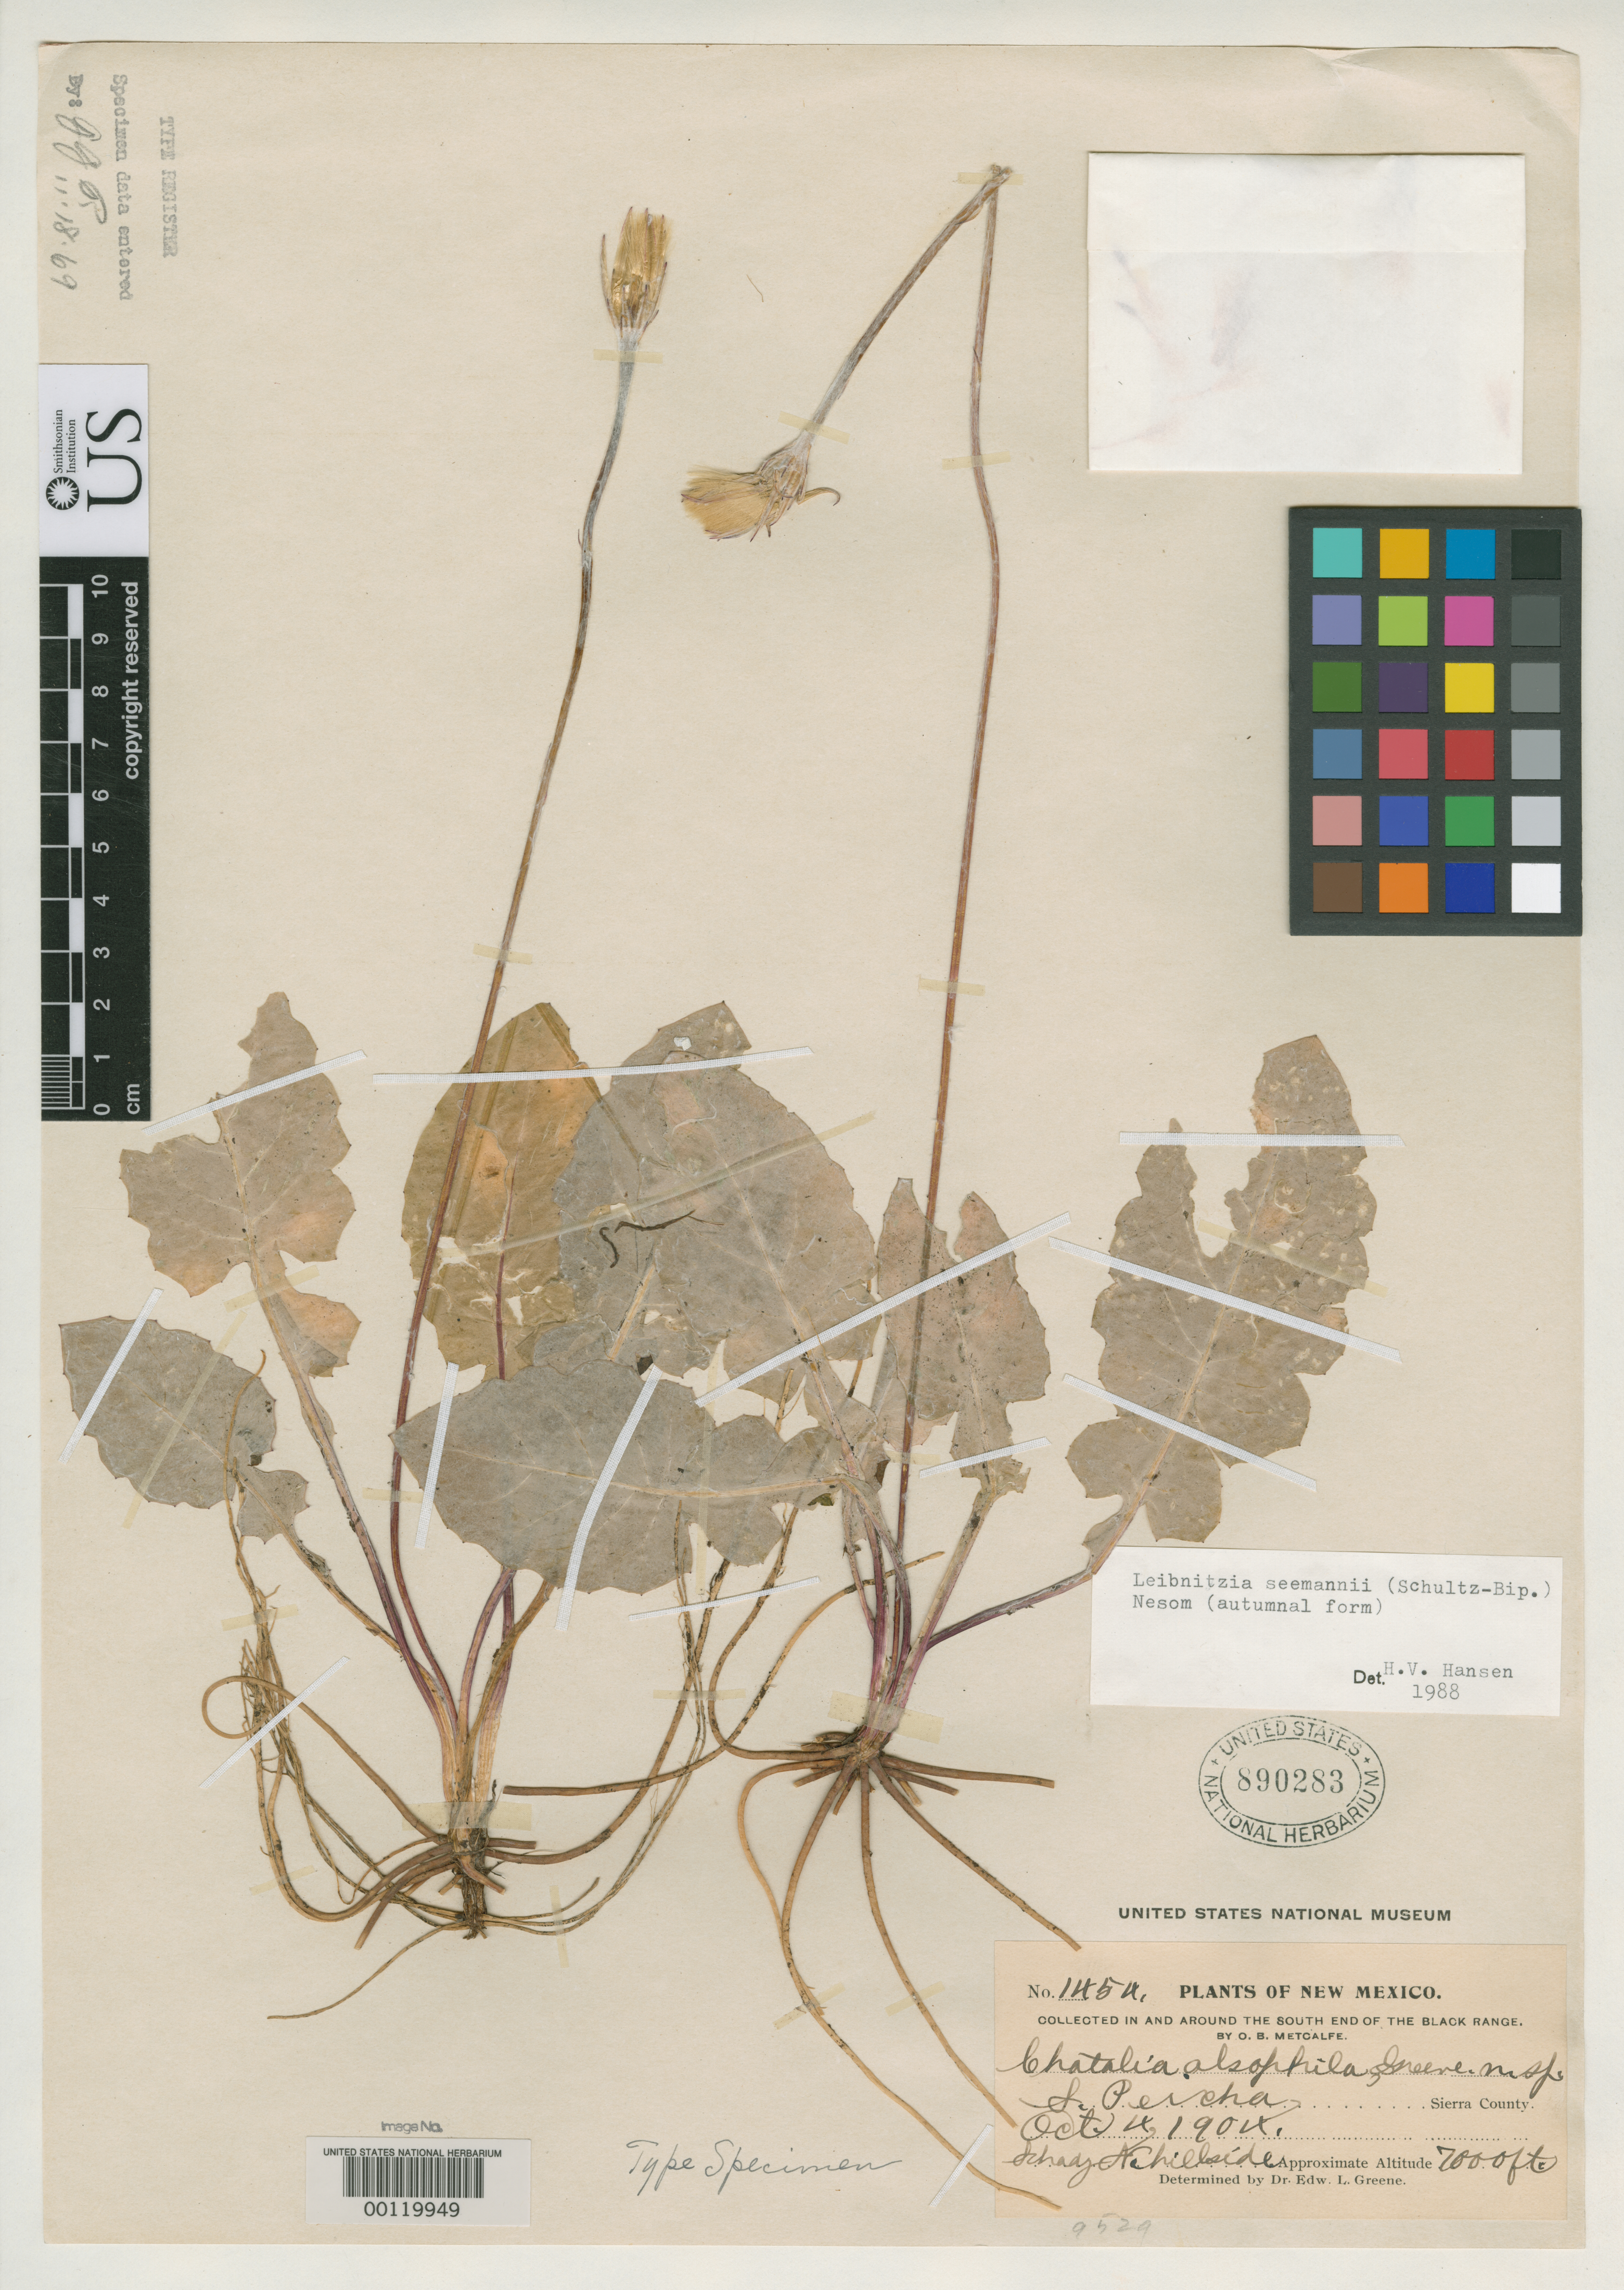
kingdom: Plantae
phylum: Tracheophyta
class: Magnoliopsida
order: Asterales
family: Asteraceae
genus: Chaptalia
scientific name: Chaptalia alsophila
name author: Greene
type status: Isotype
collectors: O. B. Metcalfe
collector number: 1454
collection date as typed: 04 Oct 1904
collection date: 1904-10-04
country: United States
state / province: New Mexico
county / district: Sierra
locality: S. Percha [South Percha Creek?].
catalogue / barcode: US 890283